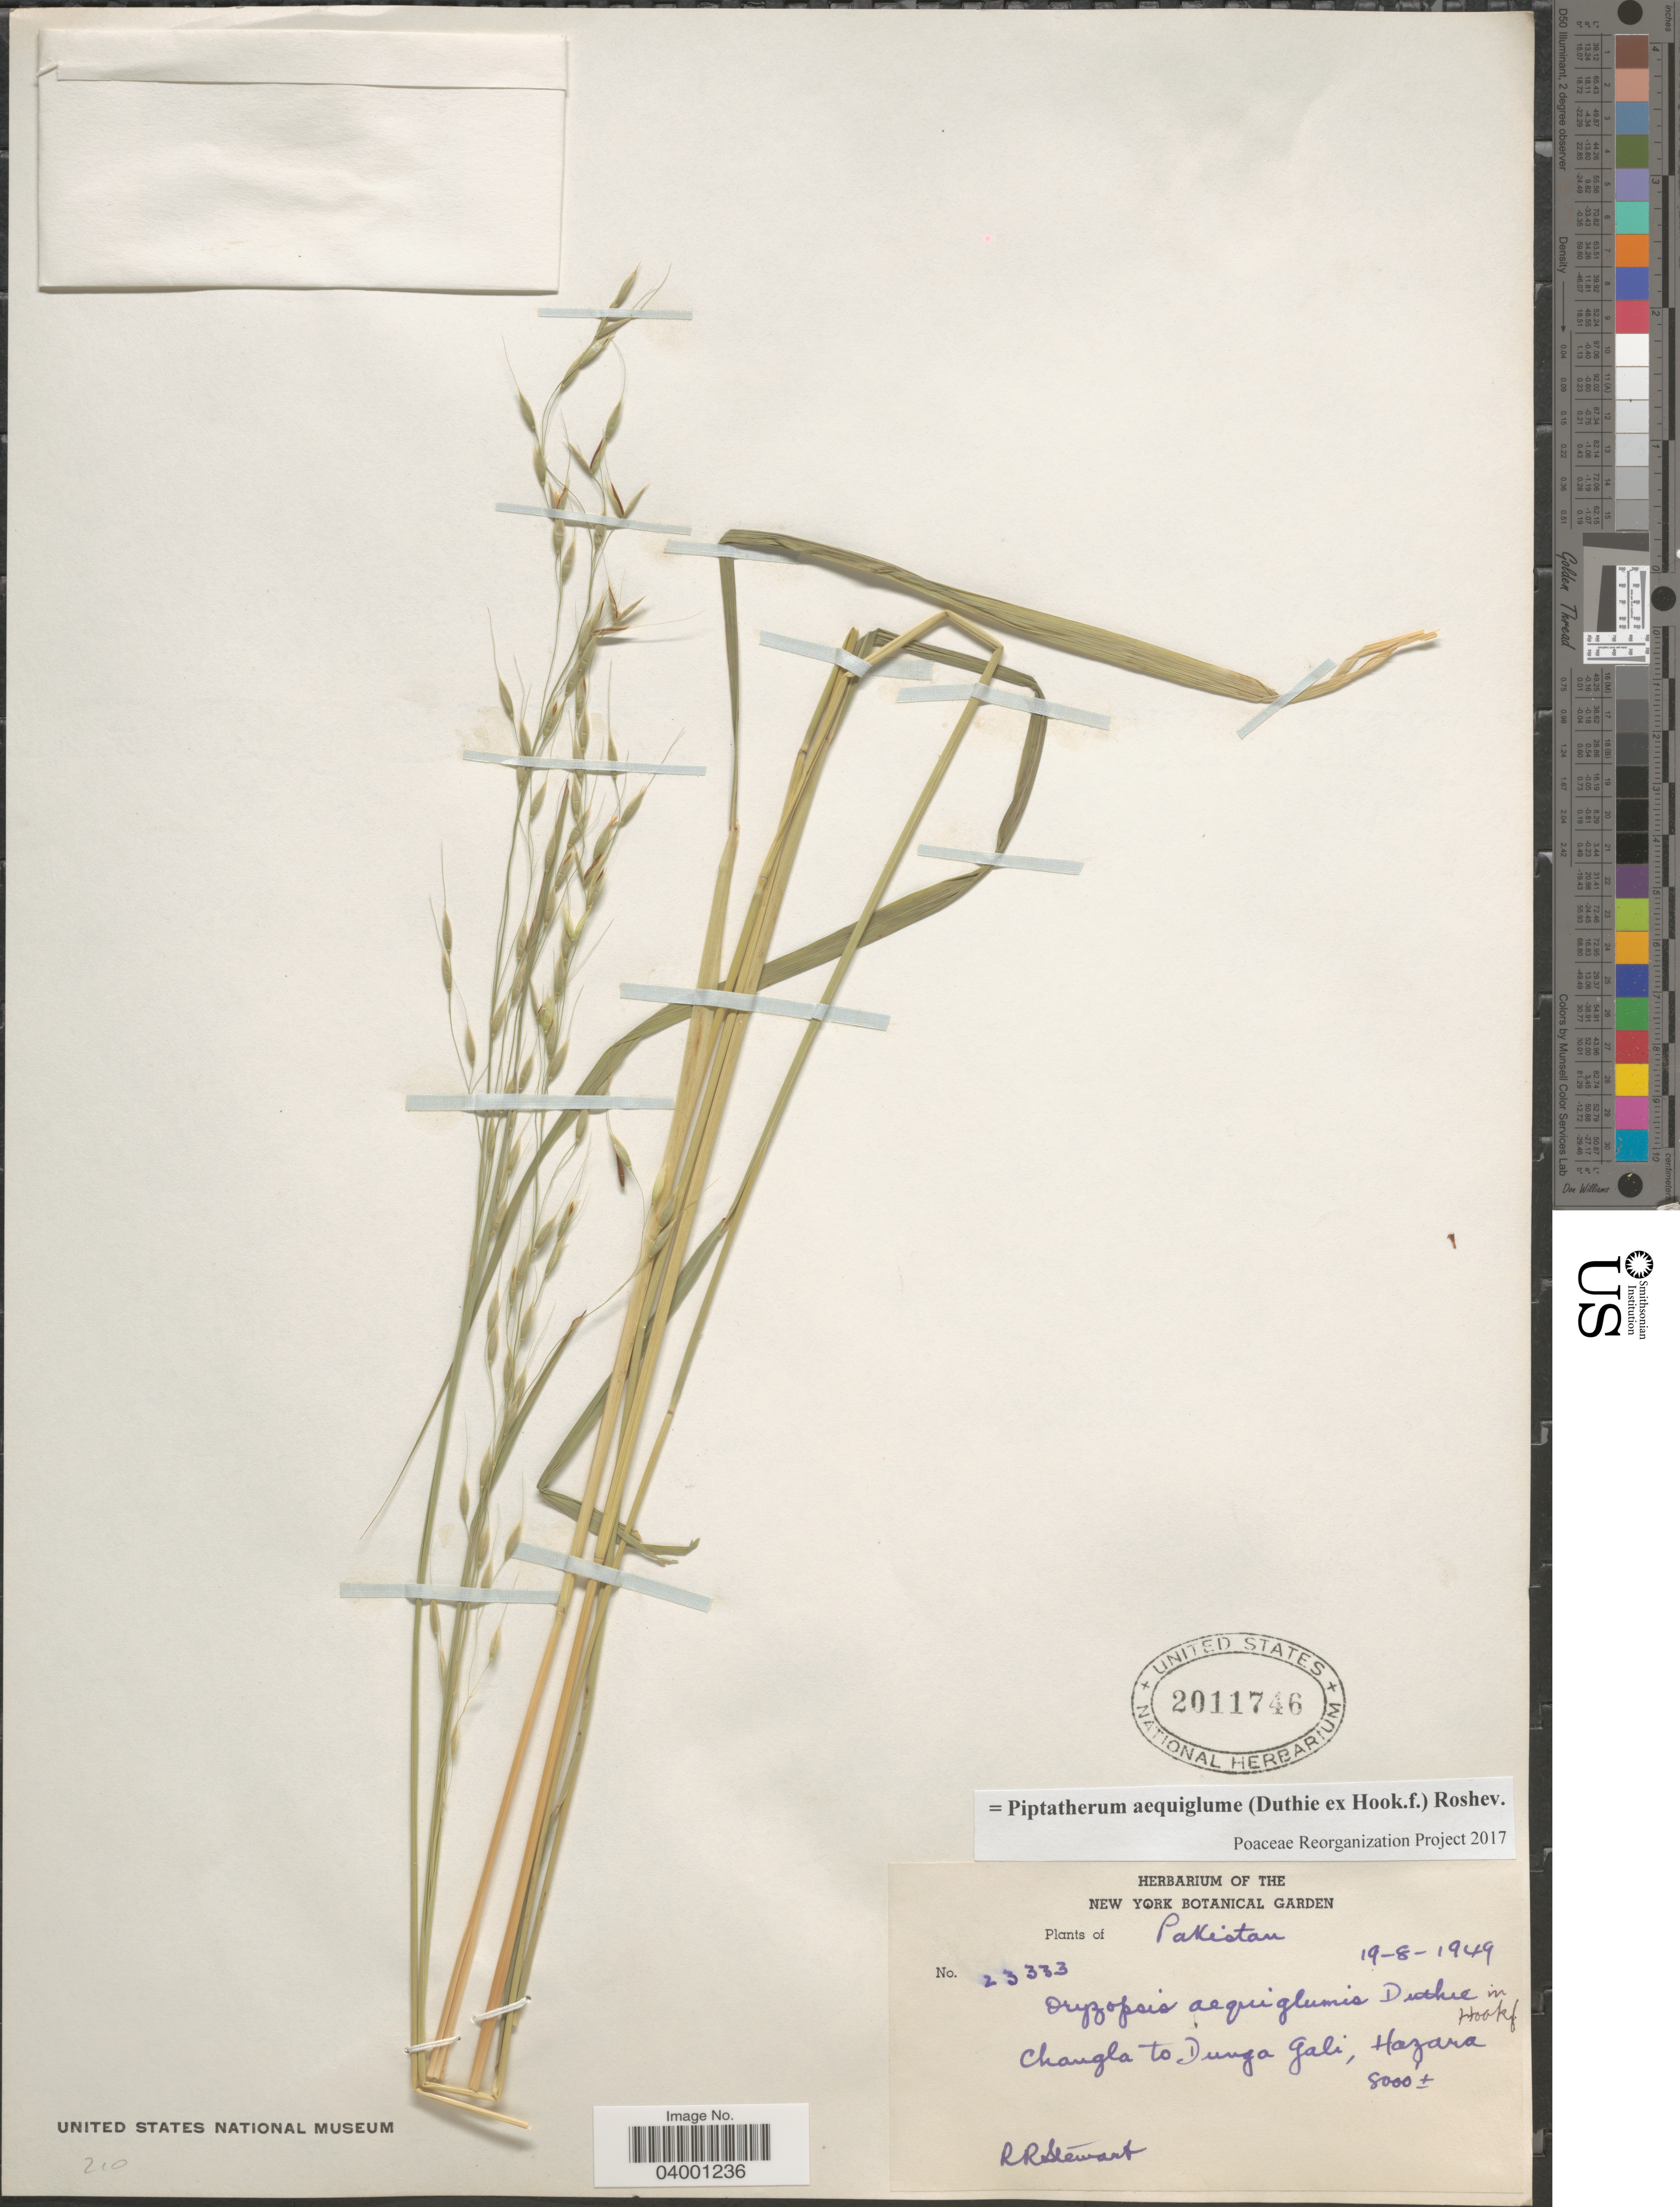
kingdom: Plantae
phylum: Tracheophyta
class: Liliopsida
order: Poales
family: Poaceae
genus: Piptatherum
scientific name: Piptatherum aequiglume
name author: (Duthie ex Hook. f.) Roshev.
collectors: R. Stewart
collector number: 23333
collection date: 1949-08-19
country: Pakistan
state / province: Khyber Pakhtunkhwa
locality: Changla to Dunga Gali, Hazara.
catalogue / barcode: US 2011746